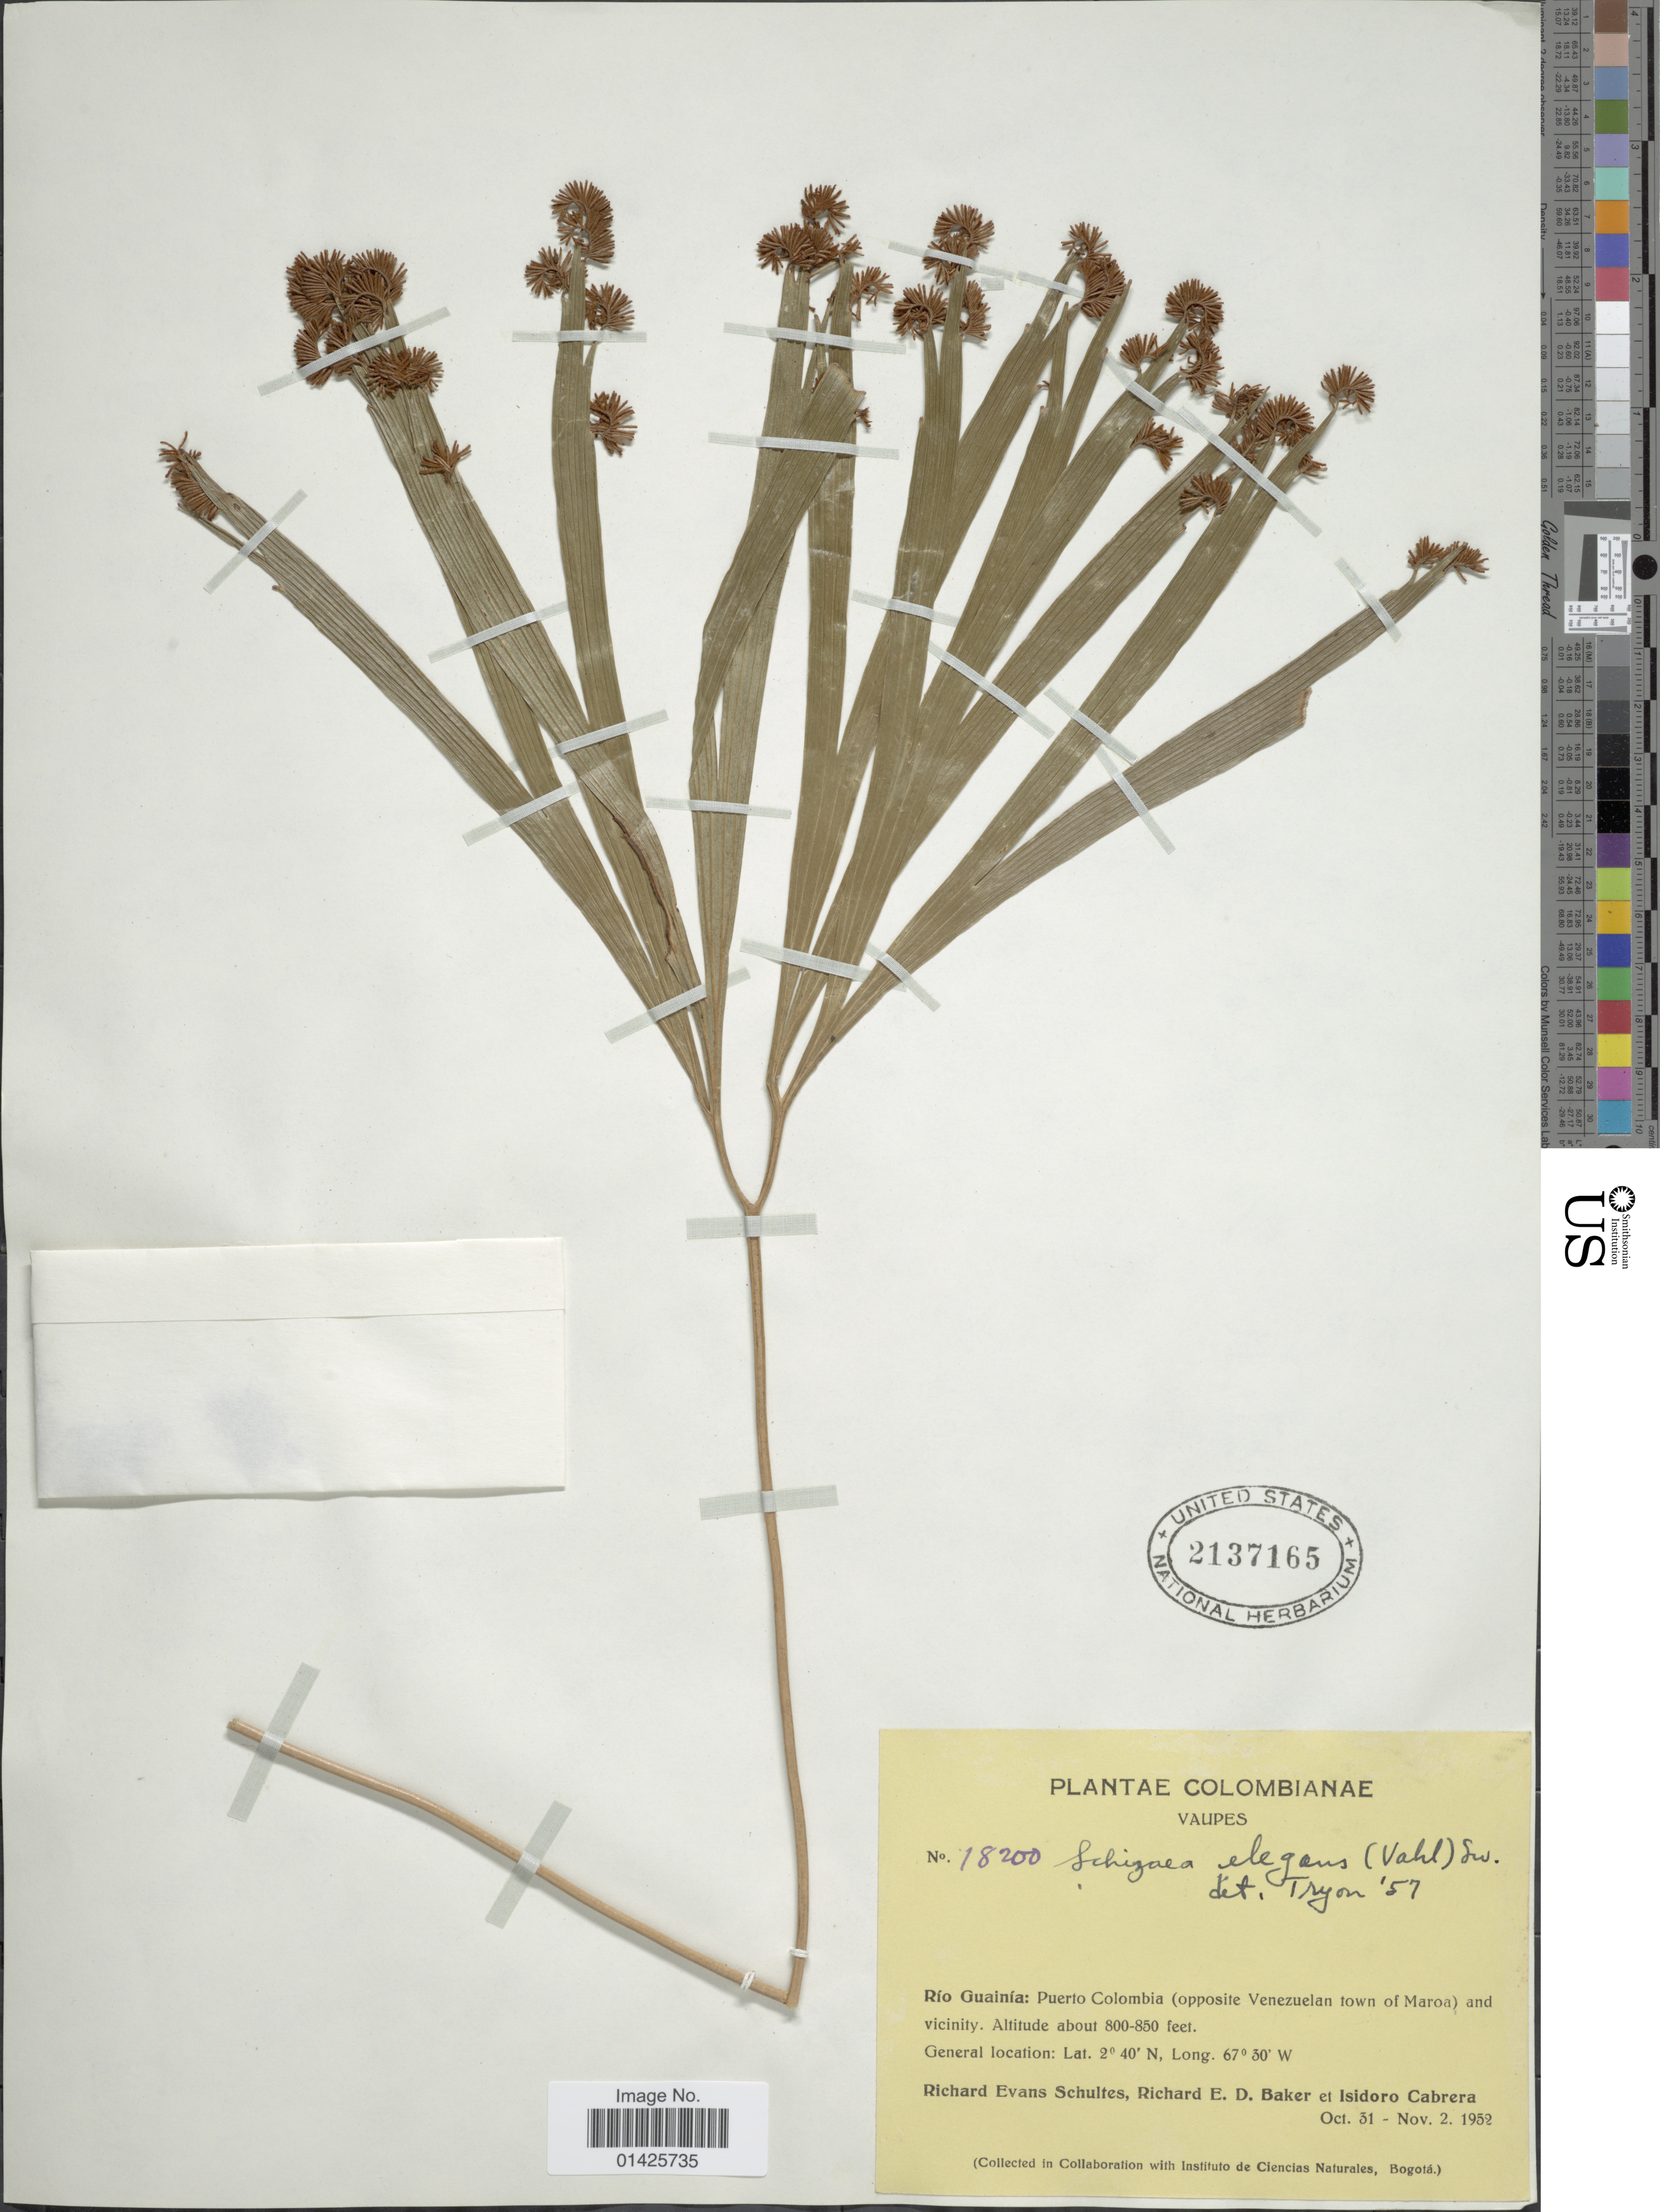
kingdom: Plantae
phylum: Tracheophyta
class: Polypodiopsida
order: Schizaeales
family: Schizaeaceae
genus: Schizaea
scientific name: Schizaea elegans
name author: (Vahl) Sw.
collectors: R. E. Schultes, R. E. D. Baker & I. Cabrera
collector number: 18200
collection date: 1952-10-31/1952-11-02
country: Colombia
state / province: Vaupés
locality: Riío: Puerto Colombia (opposite Velezuelan town of Maroa) and vicinity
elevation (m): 244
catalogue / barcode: US 2137165